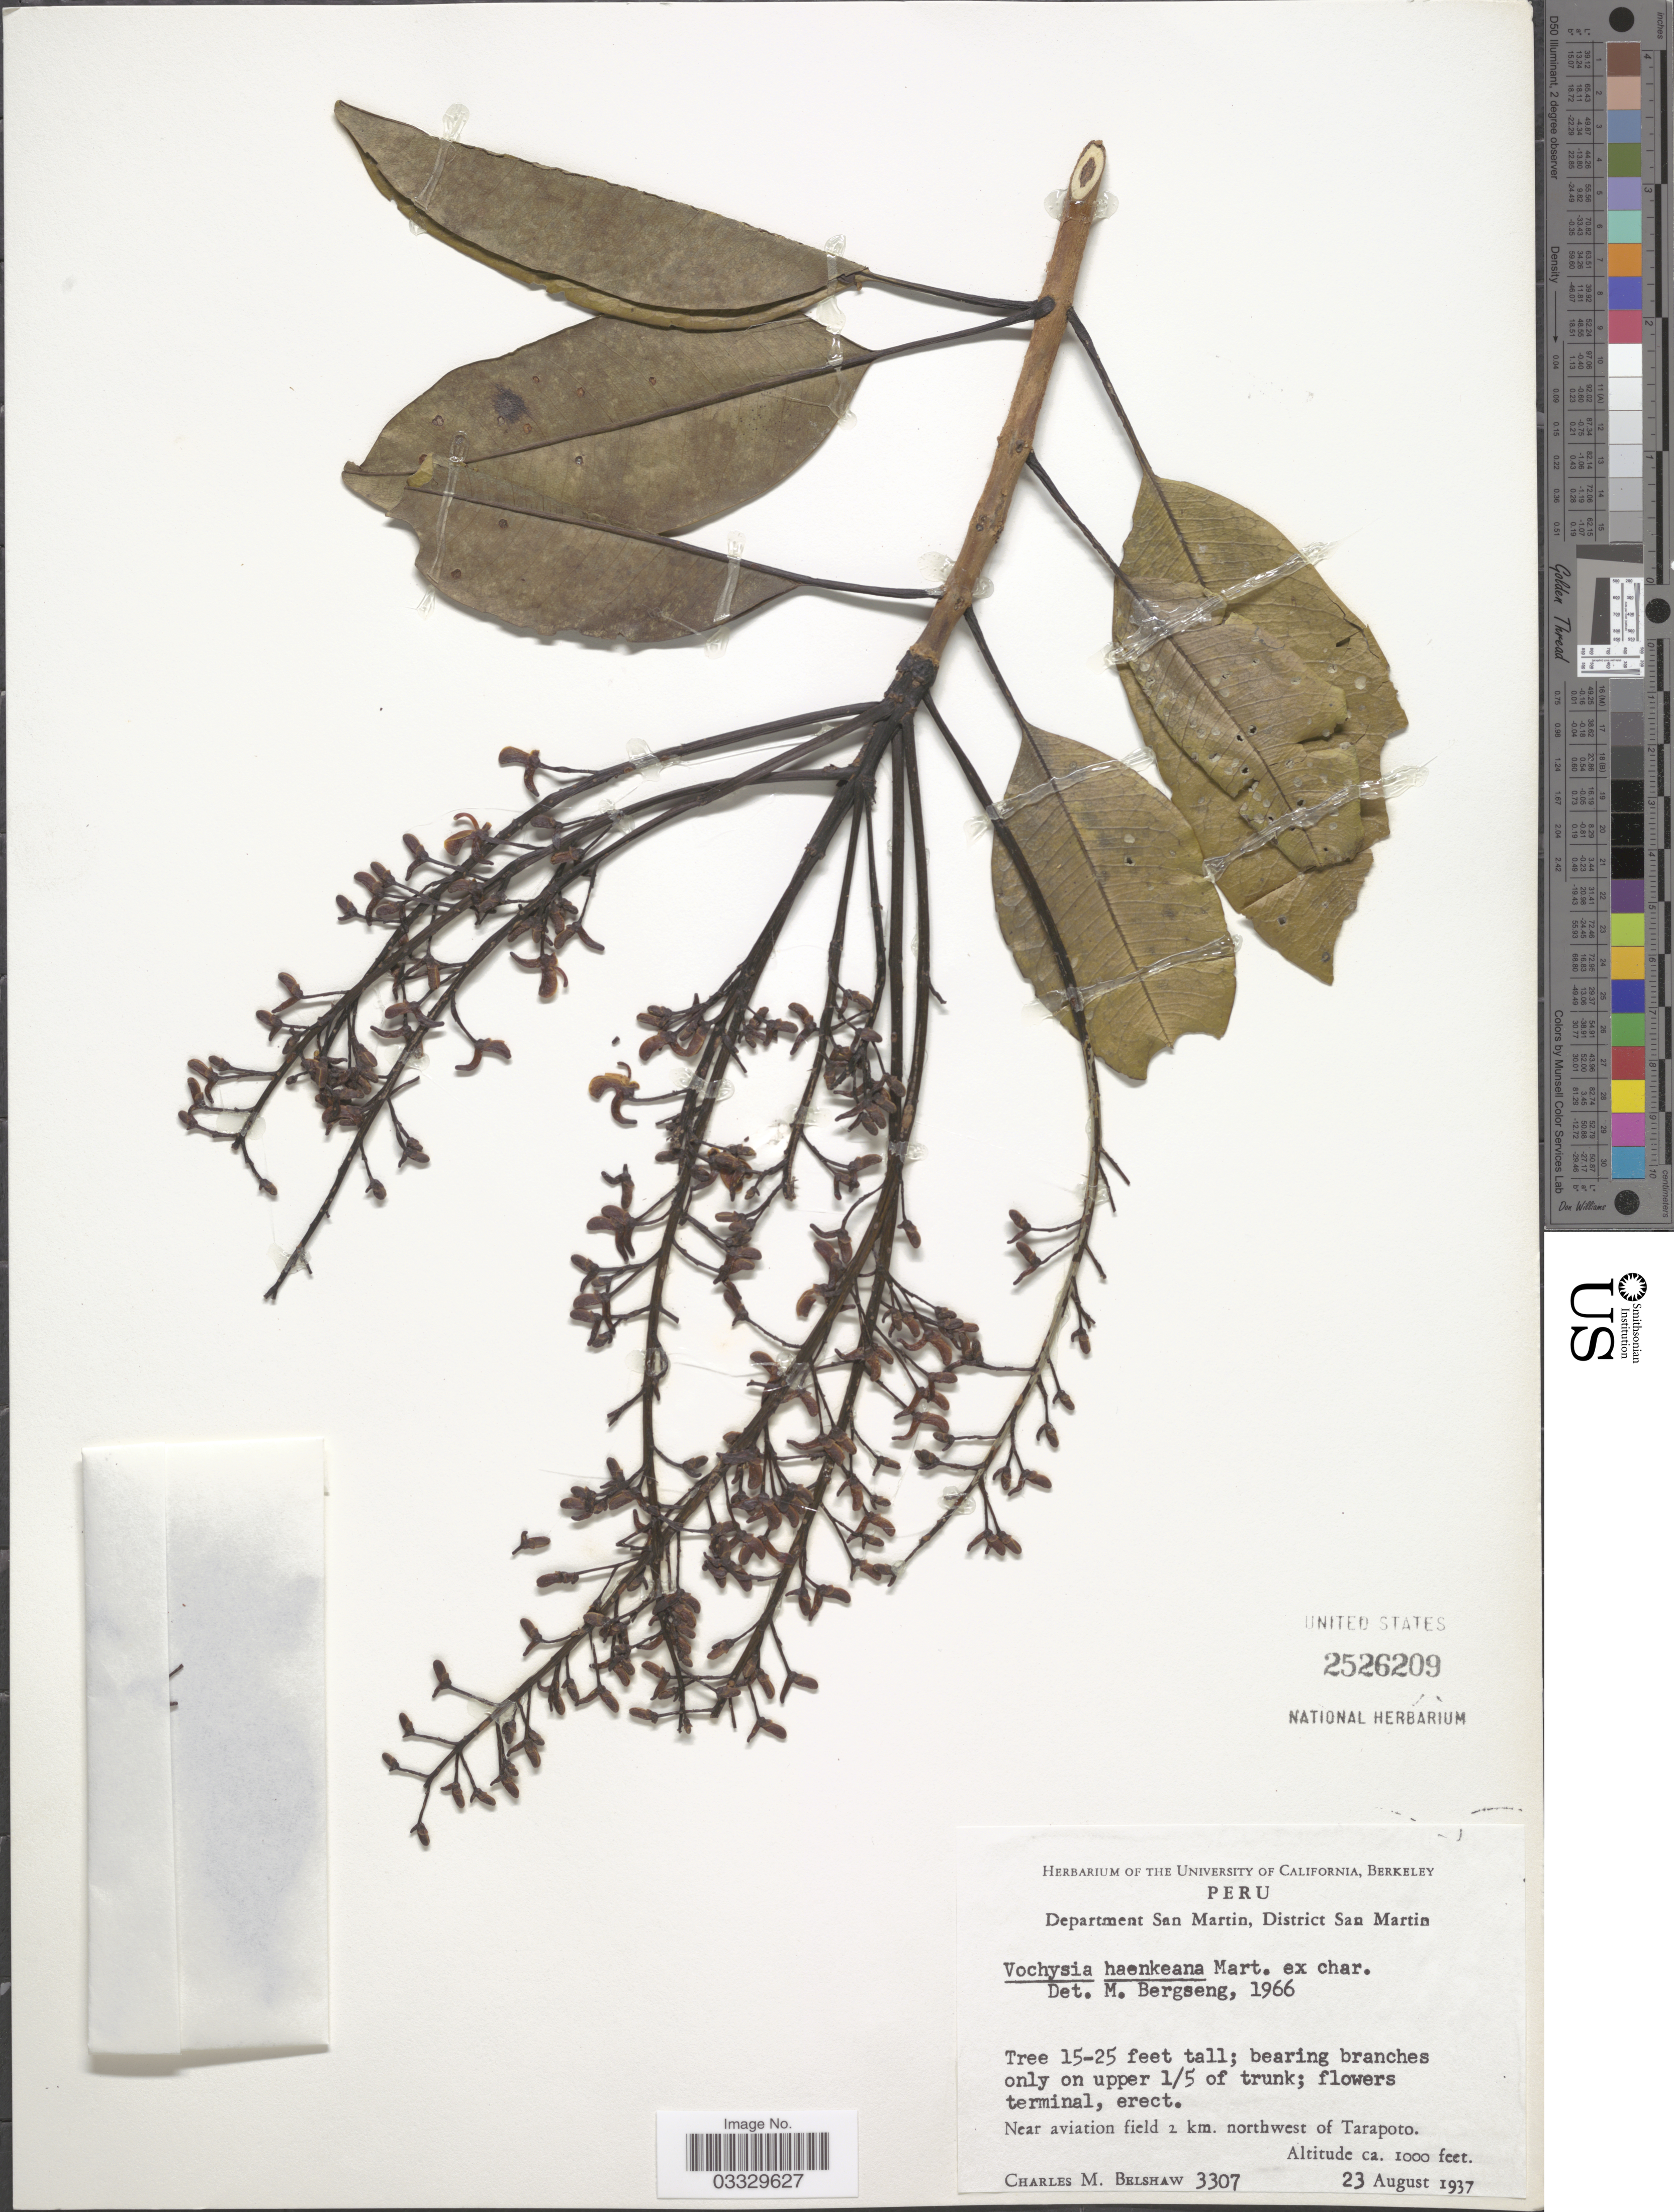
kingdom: Plantae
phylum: Tracheophyta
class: Magnoliopsida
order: Myrtales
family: Vochysiaceae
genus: Vochysia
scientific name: Vochysia haenkeana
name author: Mart.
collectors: C. Shaw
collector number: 3307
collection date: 1937-08-23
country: Peru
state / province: San Martín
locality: Department San Martin, District San Martin. Near aviation field 2 km. northwest of Tarapoto.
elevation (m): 305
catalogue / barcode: US 2526209